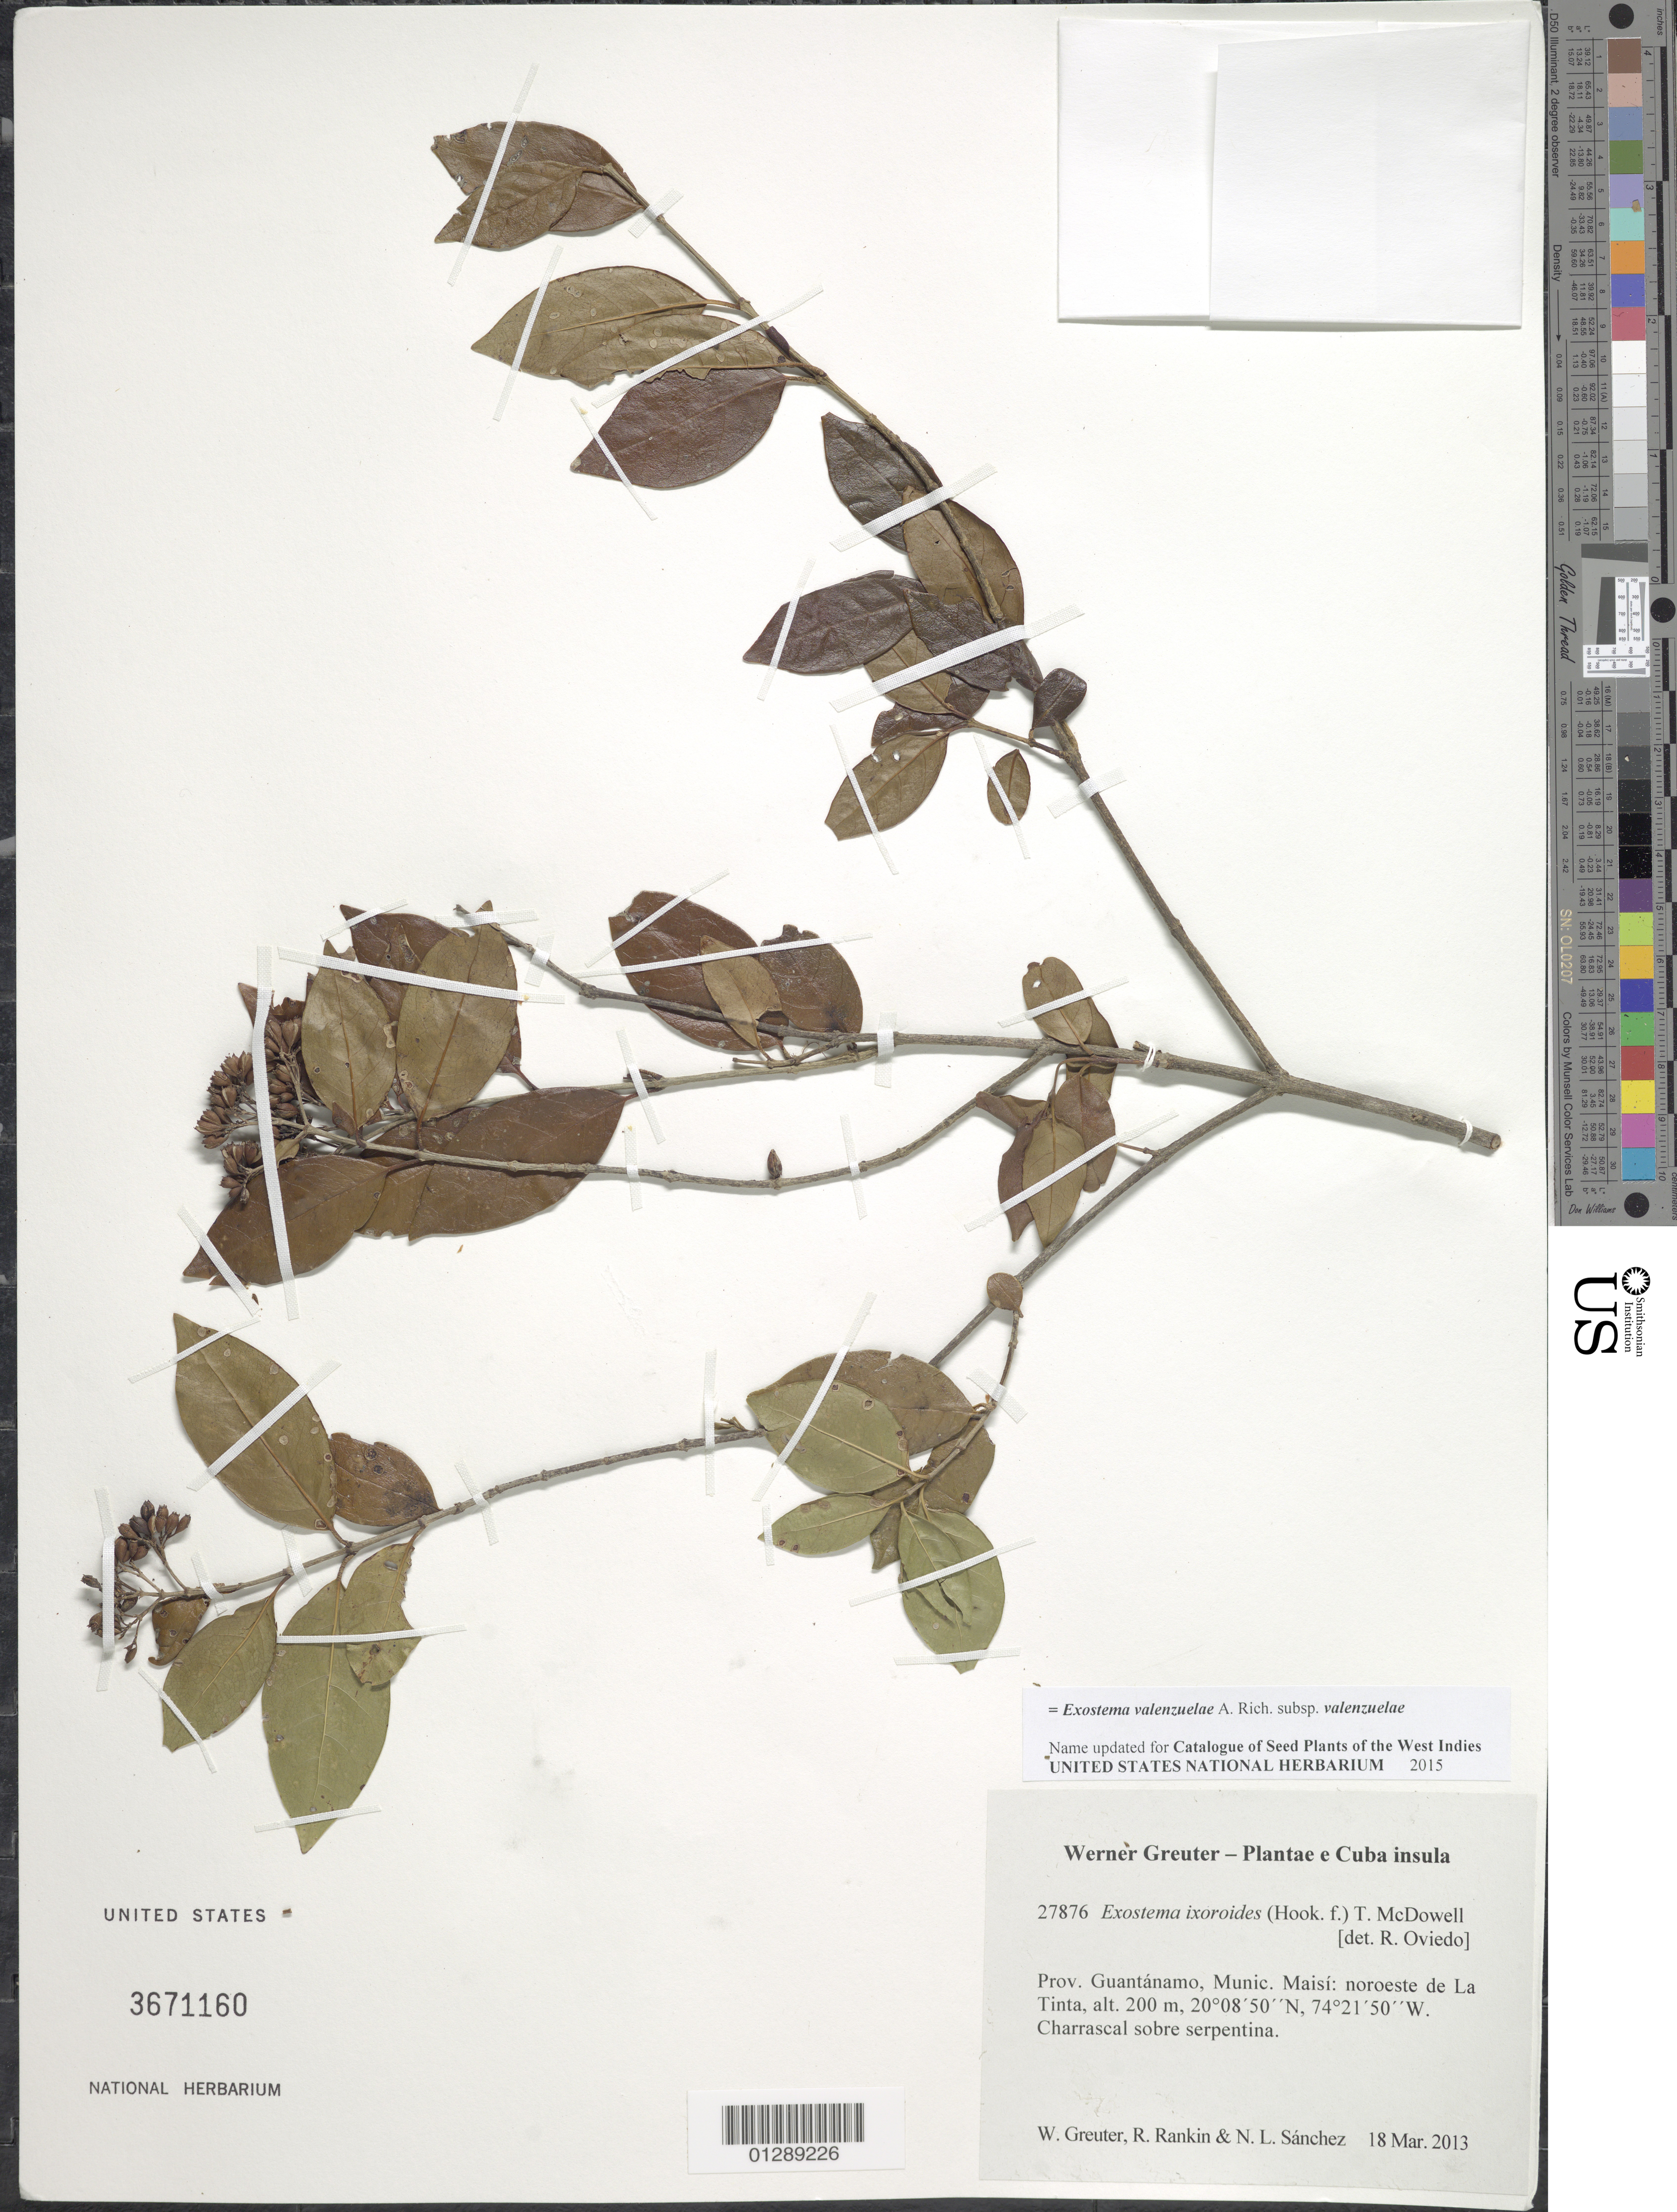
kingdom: Plantae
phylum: Tracheophyta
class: Magnoliopsida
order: Gentianales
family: Rubiaceae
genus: Exostema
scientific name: Exostema valenzuelae subsp. valenzuelae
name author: A. Rich.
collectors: W. R. Greuter, R. Rankin Rodriguez & N. Sanchez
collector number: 27876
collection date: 2013-03-18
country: Cuba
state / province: Guantanamo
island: Cuba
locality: Munic. Maisí: noroeste de La Tinta.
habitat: Charascal sobre serpentina.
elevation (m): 200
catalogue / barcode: US 3671160